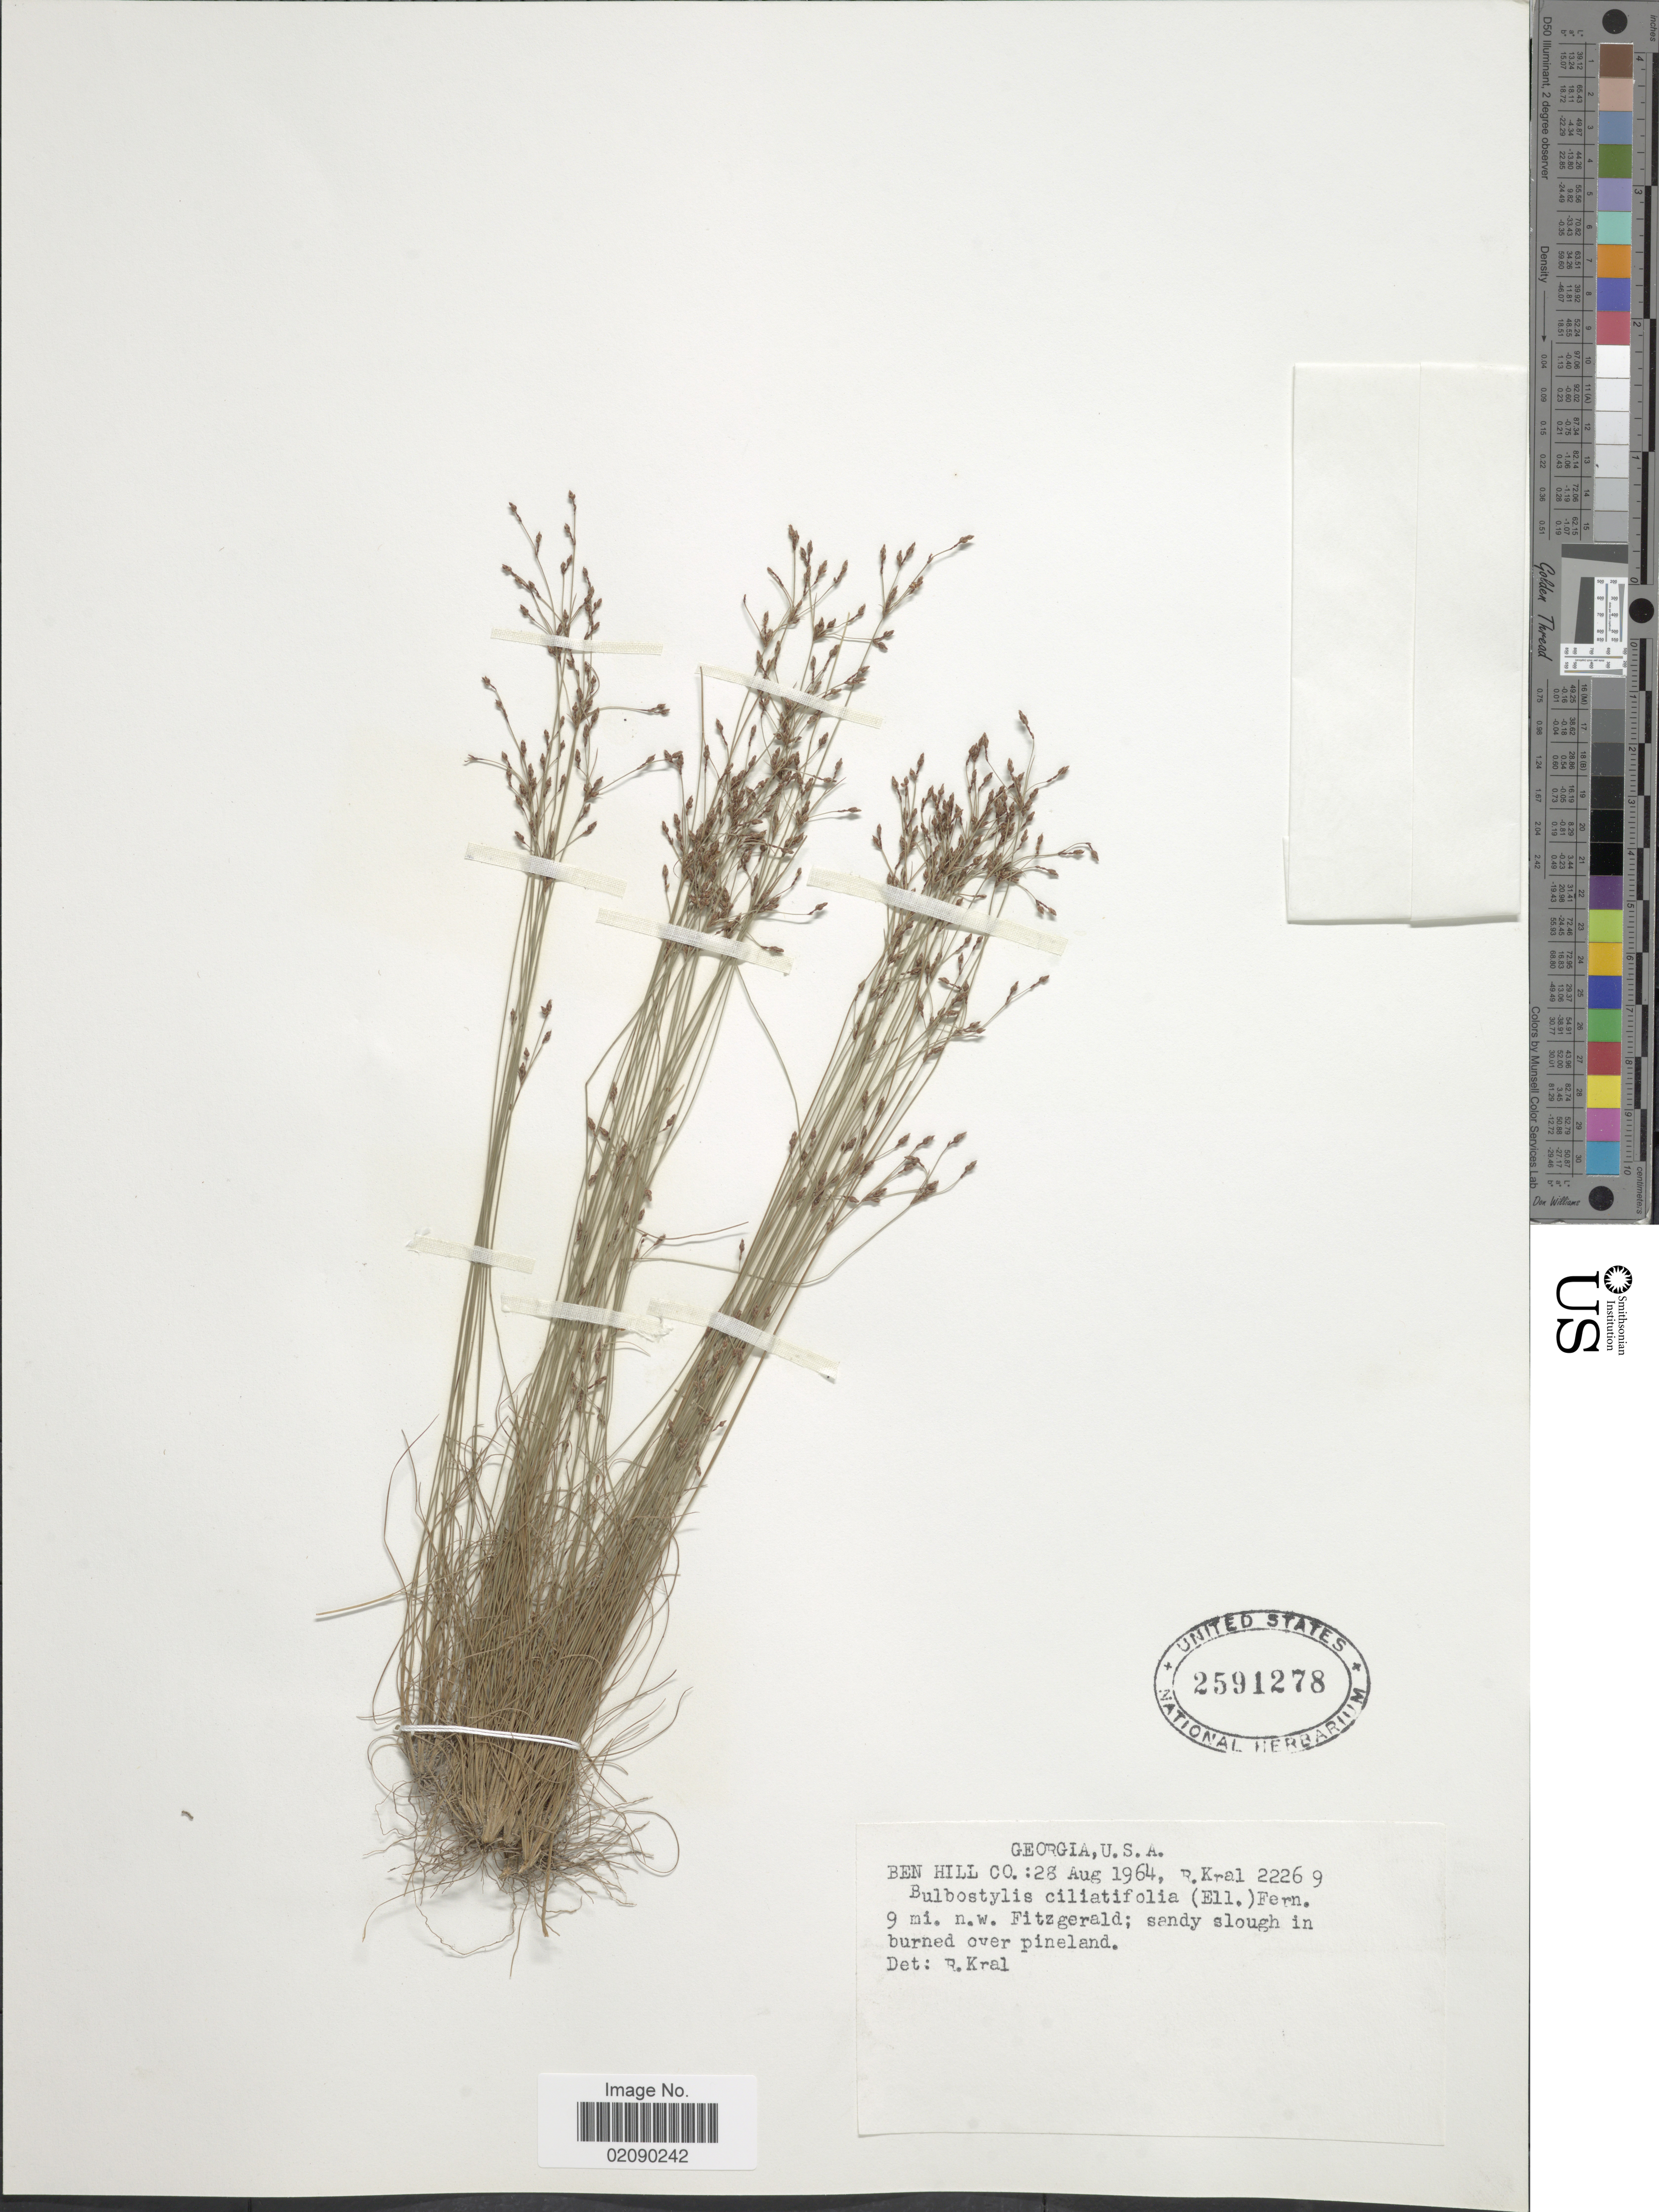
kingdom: Plantae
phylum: Tracheophyta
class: Liliopsida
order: Poales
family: Cyperaceae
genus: Bulbostylis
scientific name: Bulbostylis ciliatifolia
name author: (Elliott) Fernald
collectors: R. Kral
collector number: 22269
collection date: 1964-08-28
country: United States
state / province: Georgia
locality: Ben Hill Co. 9 mi. n.w. Fitzgerald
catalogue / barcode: US 2591278